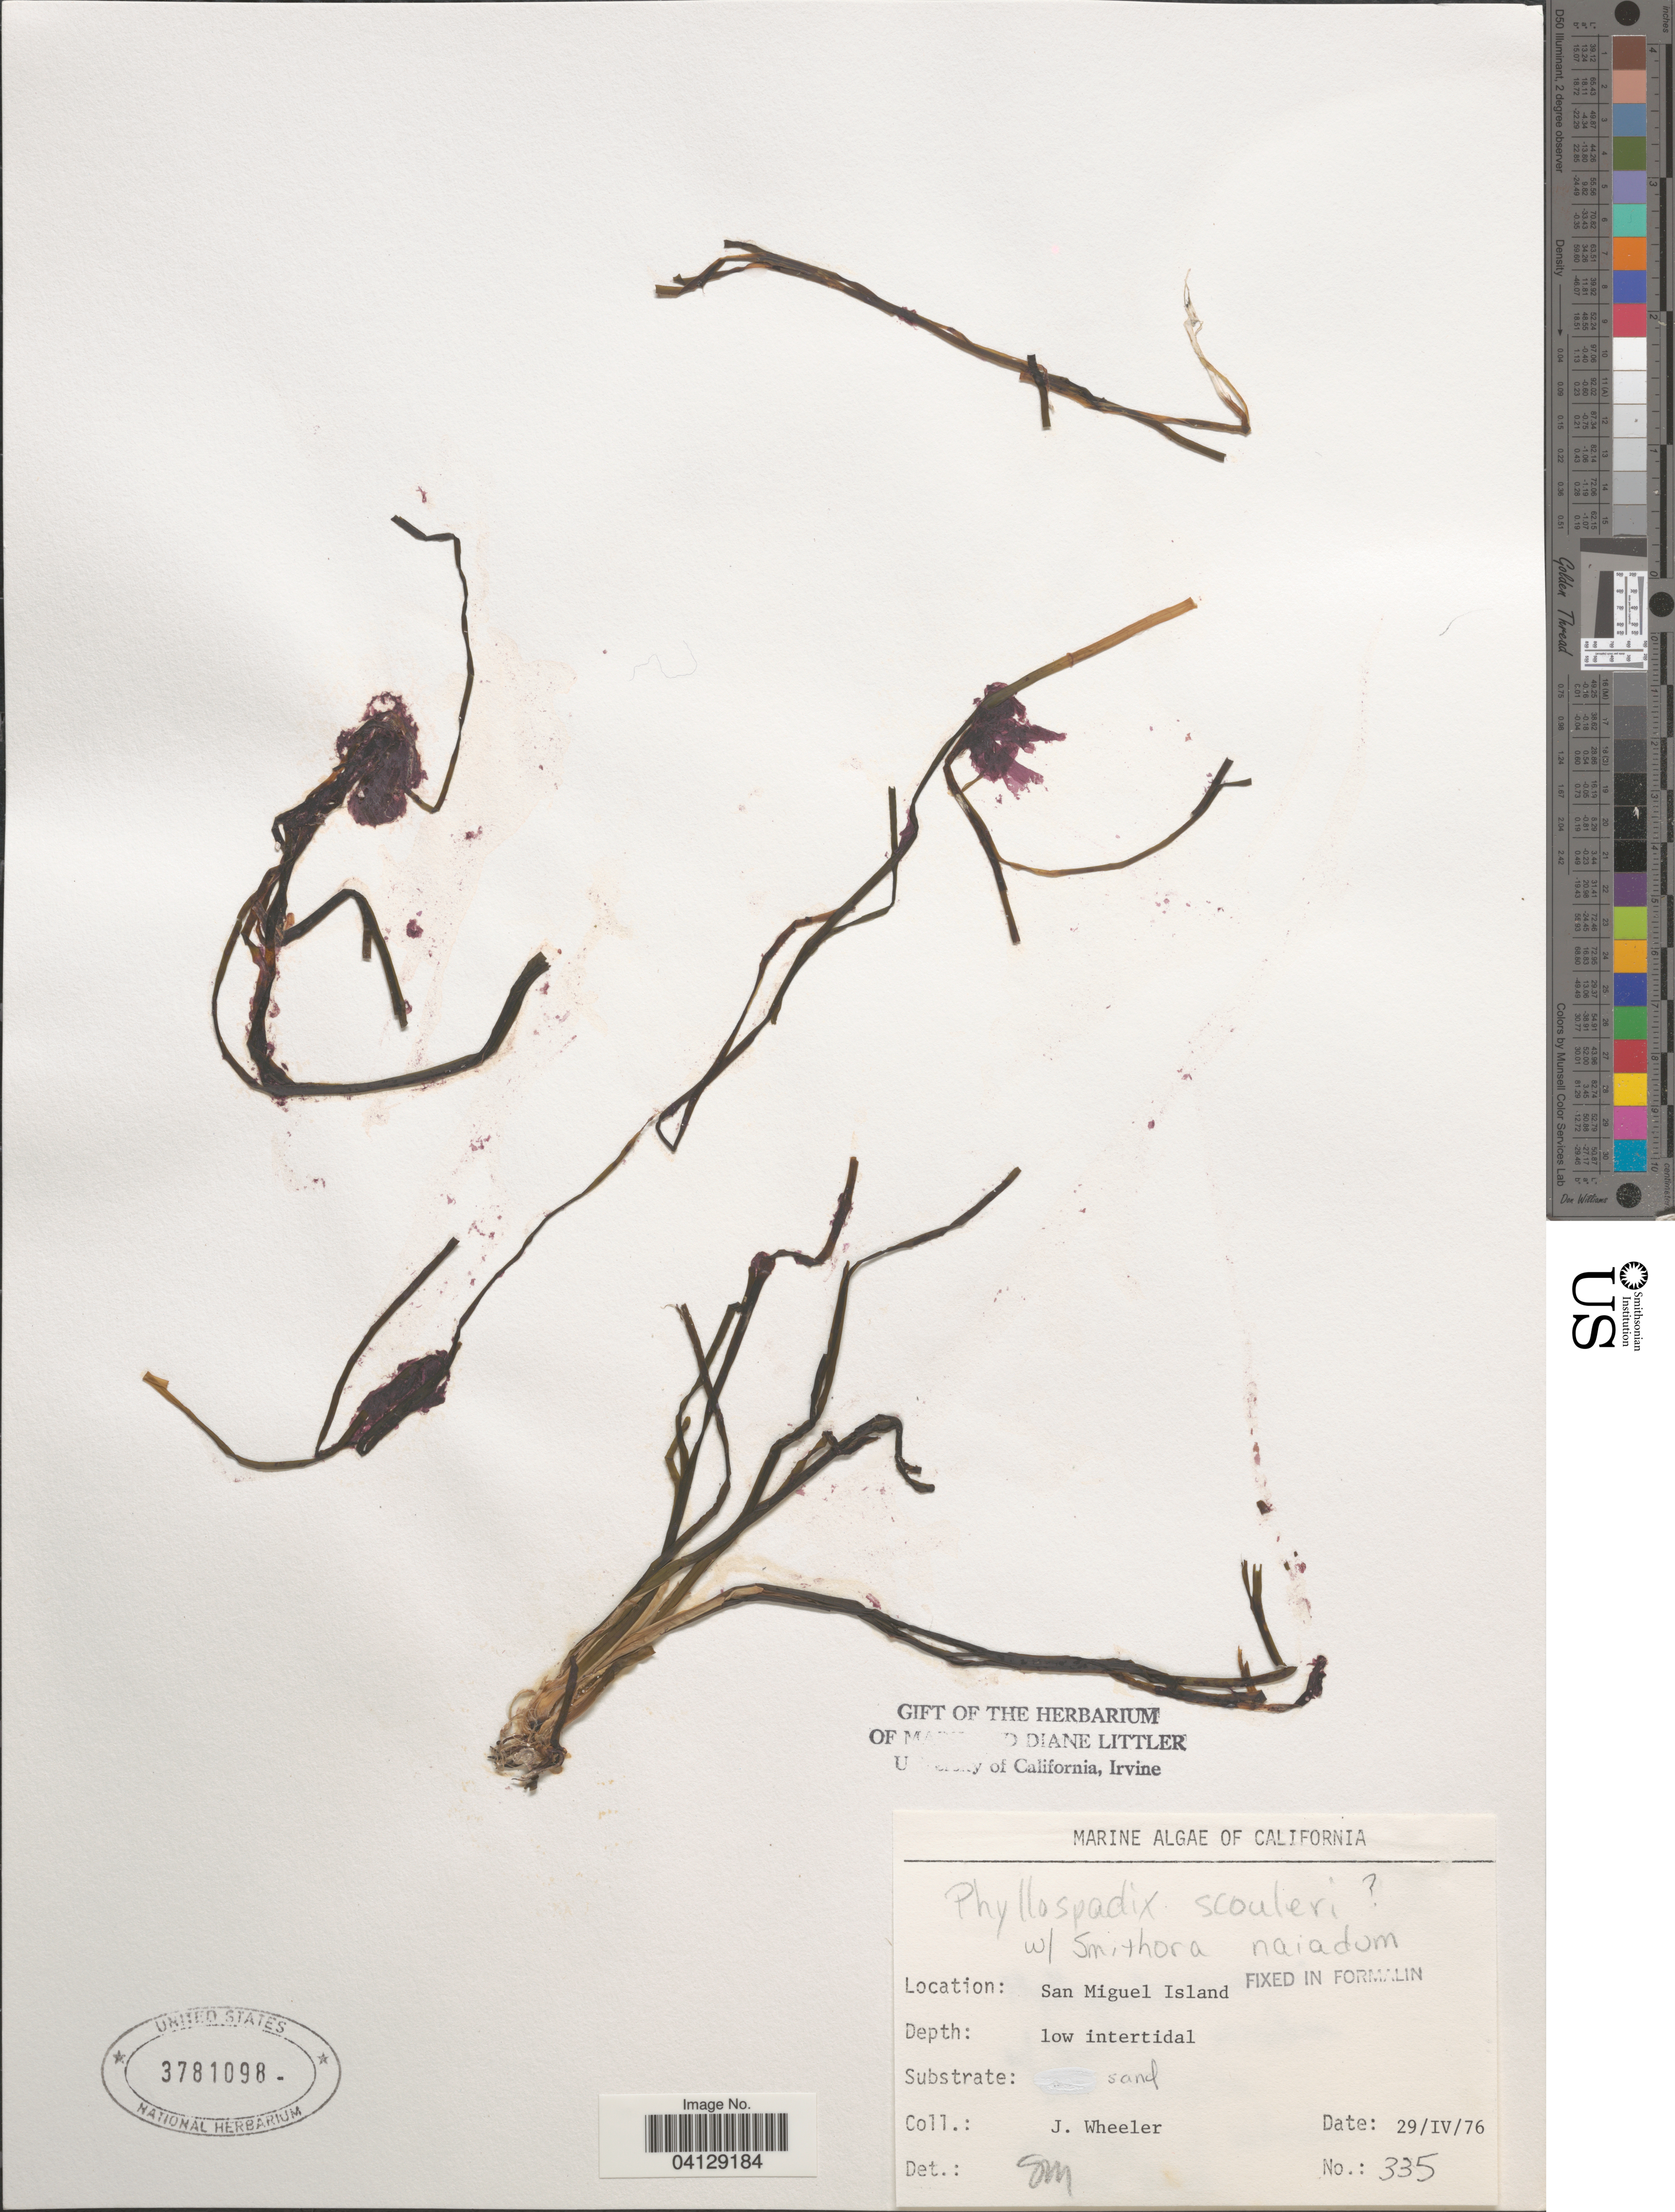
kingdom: Plantae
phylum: Tracheophyta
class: Liliopsida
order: Alismatales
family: Zosteraceae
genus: Phyllospadix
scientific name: Phyllospadix scouleri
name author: Hook.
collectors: J. Wheeler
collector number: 335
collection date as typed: Transcribed d/m/y: 29/4/76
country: United States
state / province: California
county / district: Santa Barbara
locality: San Miguel Island.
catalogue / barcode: US 3781098